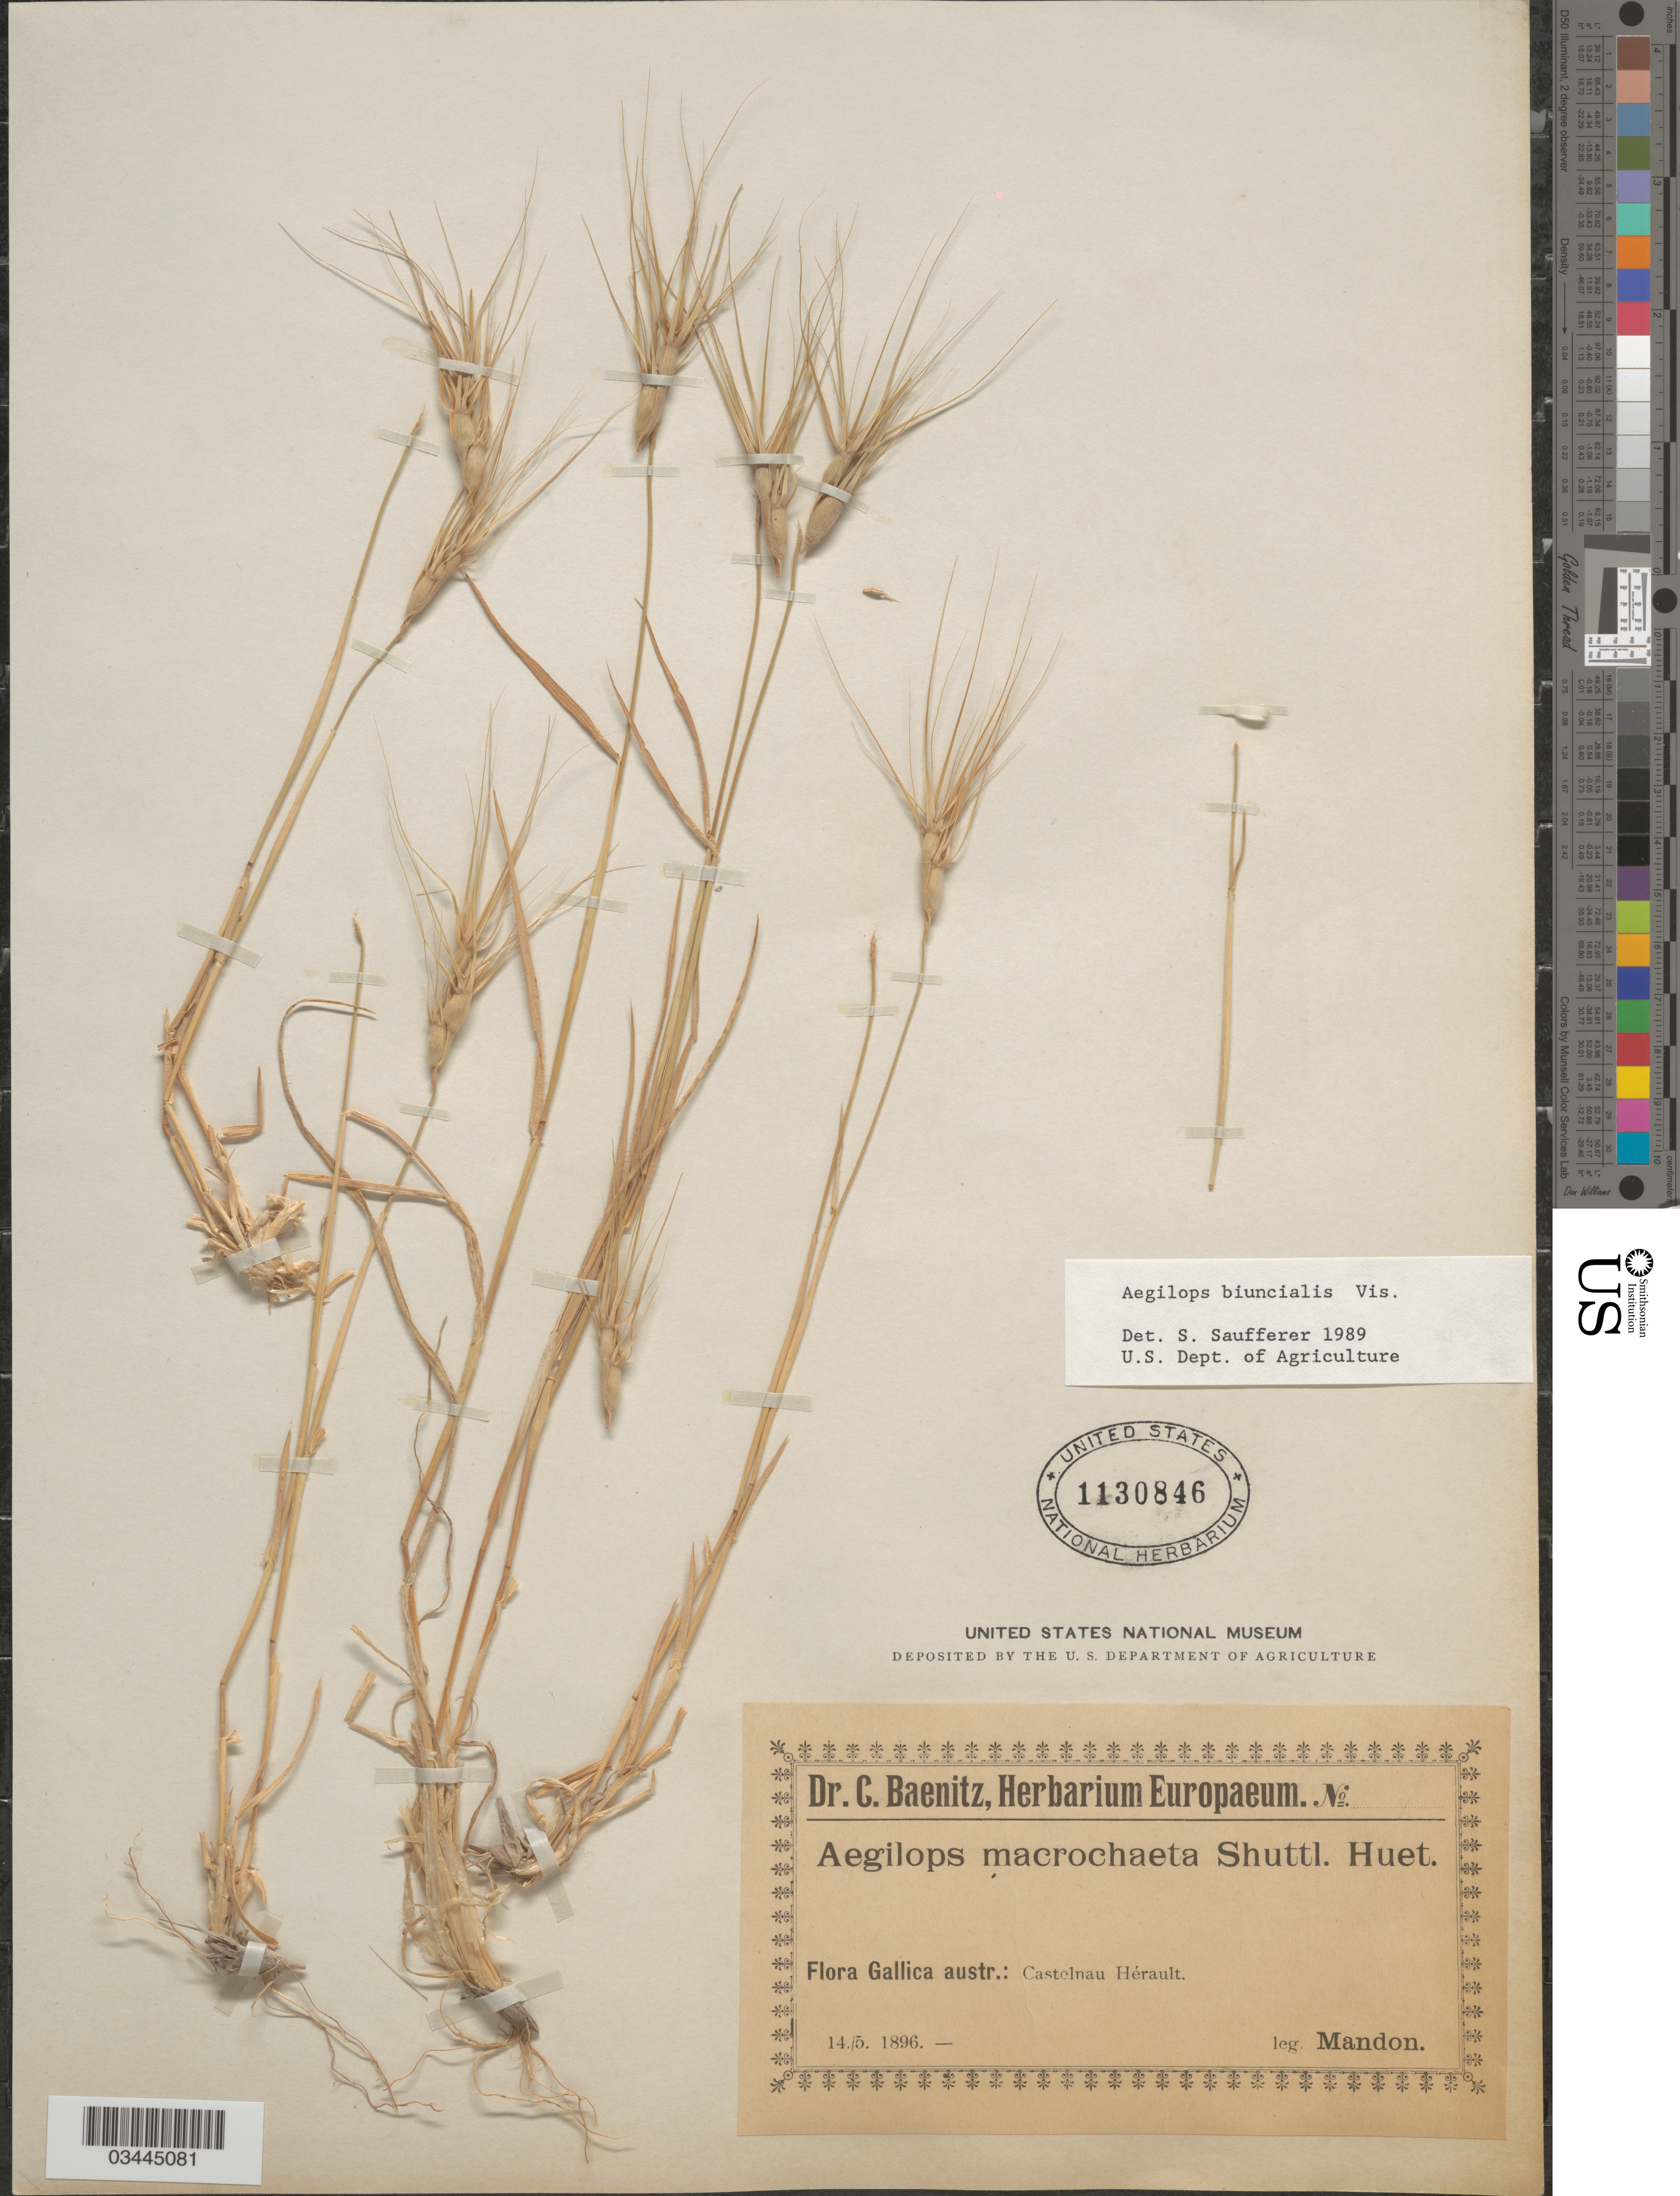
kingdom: Plantae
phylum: Tracheophyta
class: Liliopsida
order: Poales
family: Poaceae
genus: Aegilops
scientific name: Aegilops biuncialis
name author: Vis.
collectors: Mandon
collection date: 1896-05-14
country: France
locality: Gallica austr.: Castelnau Hérault.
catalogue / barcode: US 1130846